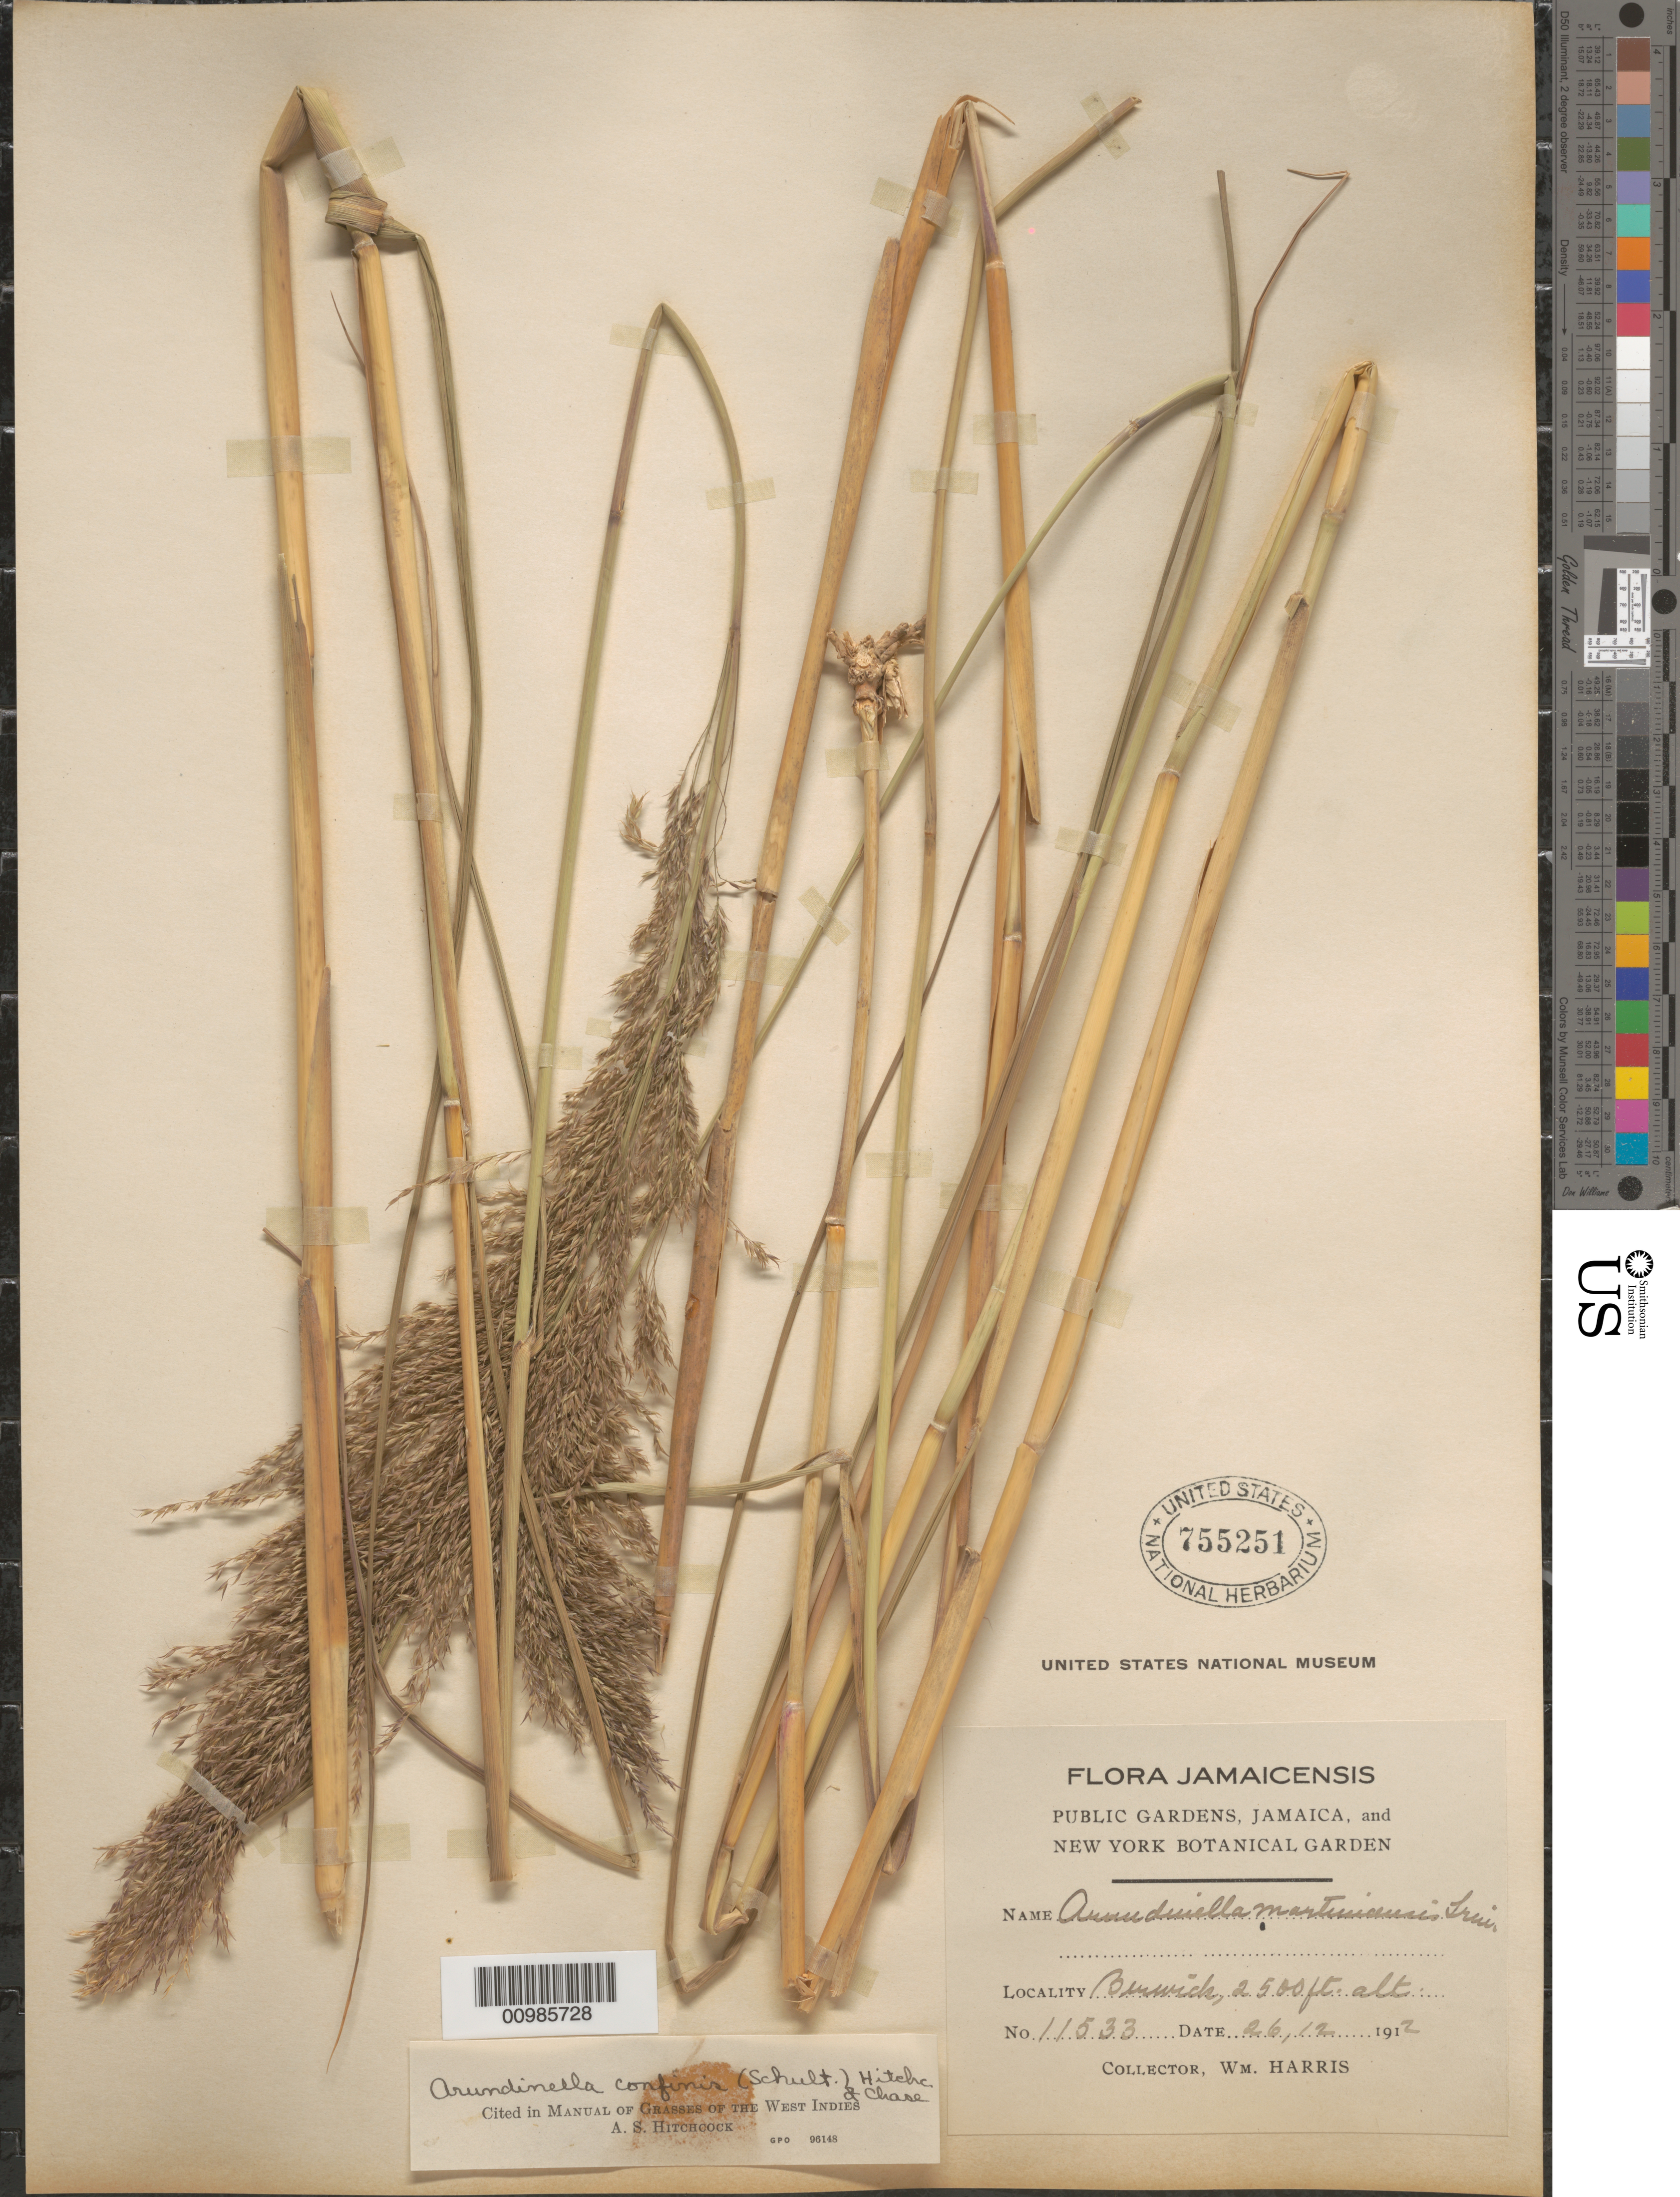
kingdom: Plantae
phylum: Tracheophyta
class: Liliopsida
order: Poales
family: Poaceae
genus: Arundinella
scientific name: Arundinella confinis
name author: (Schult.) Hitchc. & Chase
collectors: W. H. Harris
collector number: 11533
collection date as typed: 26 Dec 1912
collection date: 1912-12-26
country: Jamaica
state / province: Manchester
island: Jamaica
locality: Berwick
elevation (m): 762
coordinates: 0 N, 0 E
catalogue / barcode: US 755251